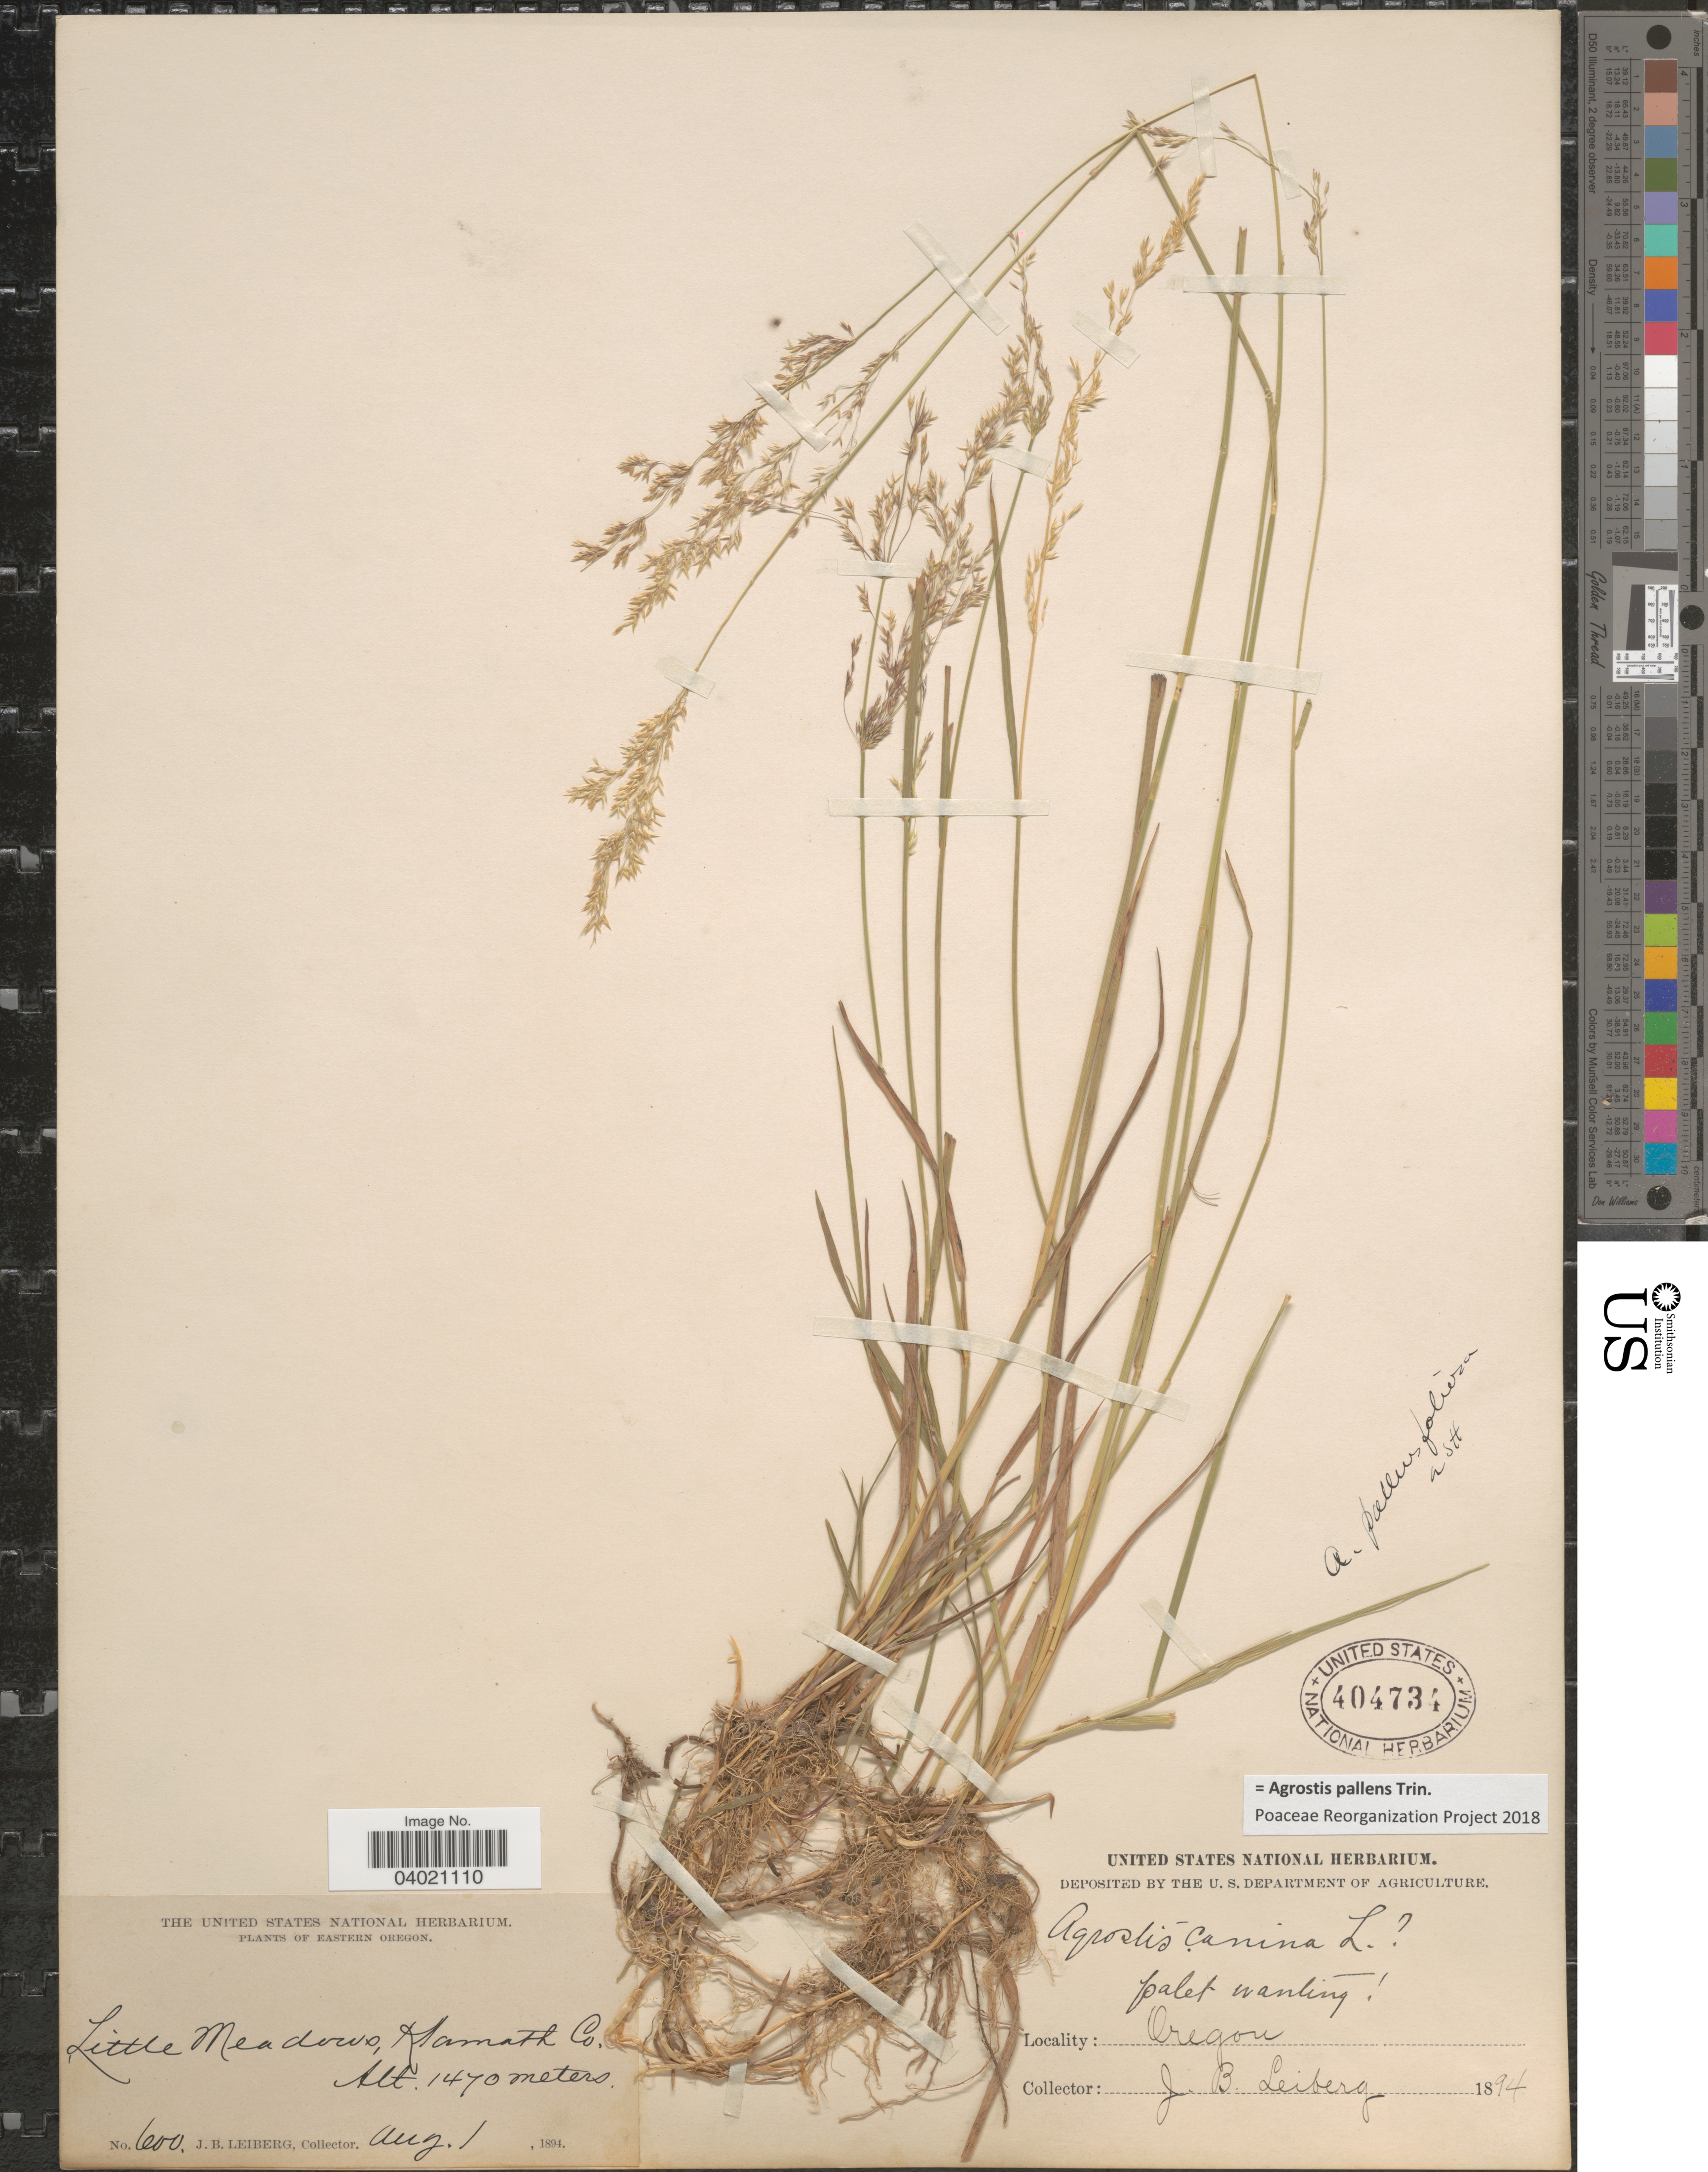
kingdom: Plantae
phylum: Tracheophyta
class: Liliopsida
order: Poales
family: Poaceae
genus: Agrostis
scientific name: Agrostis pallens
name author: Trin.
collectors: J. B. Leiberg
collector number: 600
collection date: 1894-08-01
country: United States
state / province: Oregon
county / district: Klamath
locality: Eastern Oregon. Little Meadows, Klamath Co.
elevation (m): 1470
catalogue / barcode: US 404734